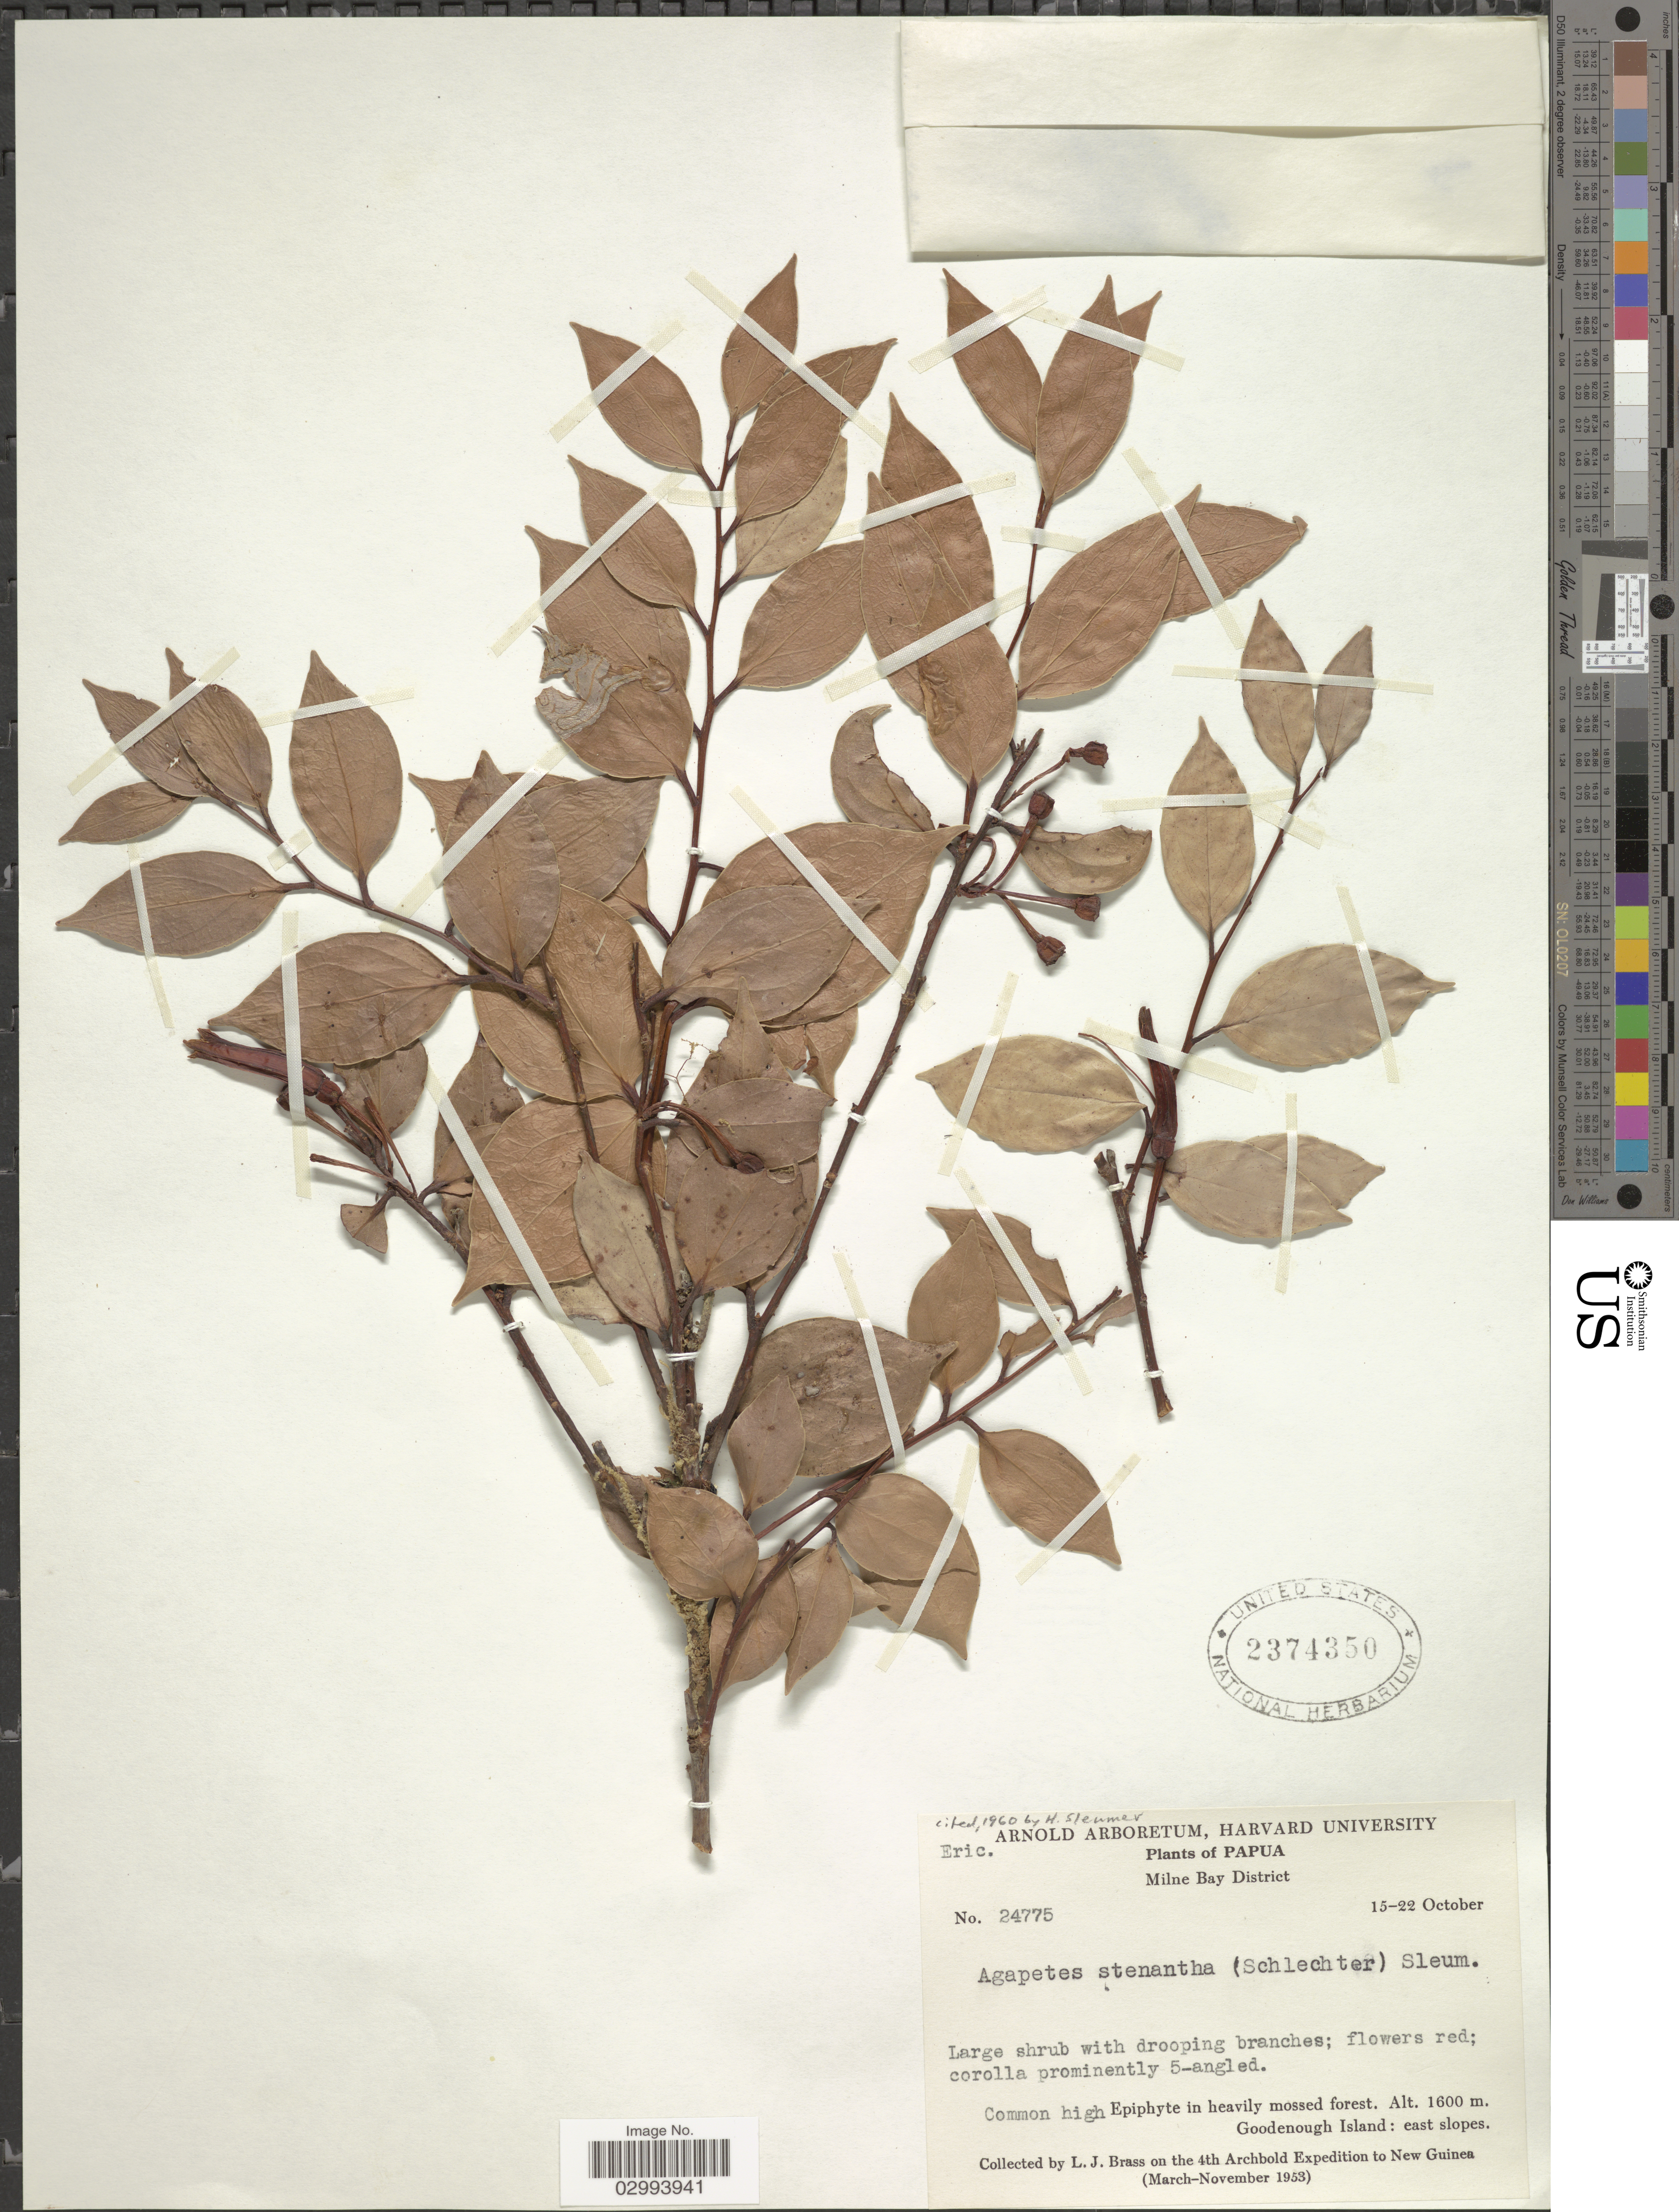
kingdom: Plantae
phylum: Tracheophyta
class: Magnoliopsida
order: Ericales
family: Ericaceae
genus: Agapetes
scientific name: Agapetes stenantha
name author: Rehder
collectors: L. J. Brass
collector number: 24775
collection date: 1953-10-15/1953-10-22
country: Papua New Guinea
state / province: Milne Bay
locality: Papua. Milne Bay District. Common high Epiphyte in heavily mossed forest. Goodenough Island: east slopes. New Guinea.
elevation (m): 1600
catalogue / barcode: US 2374350